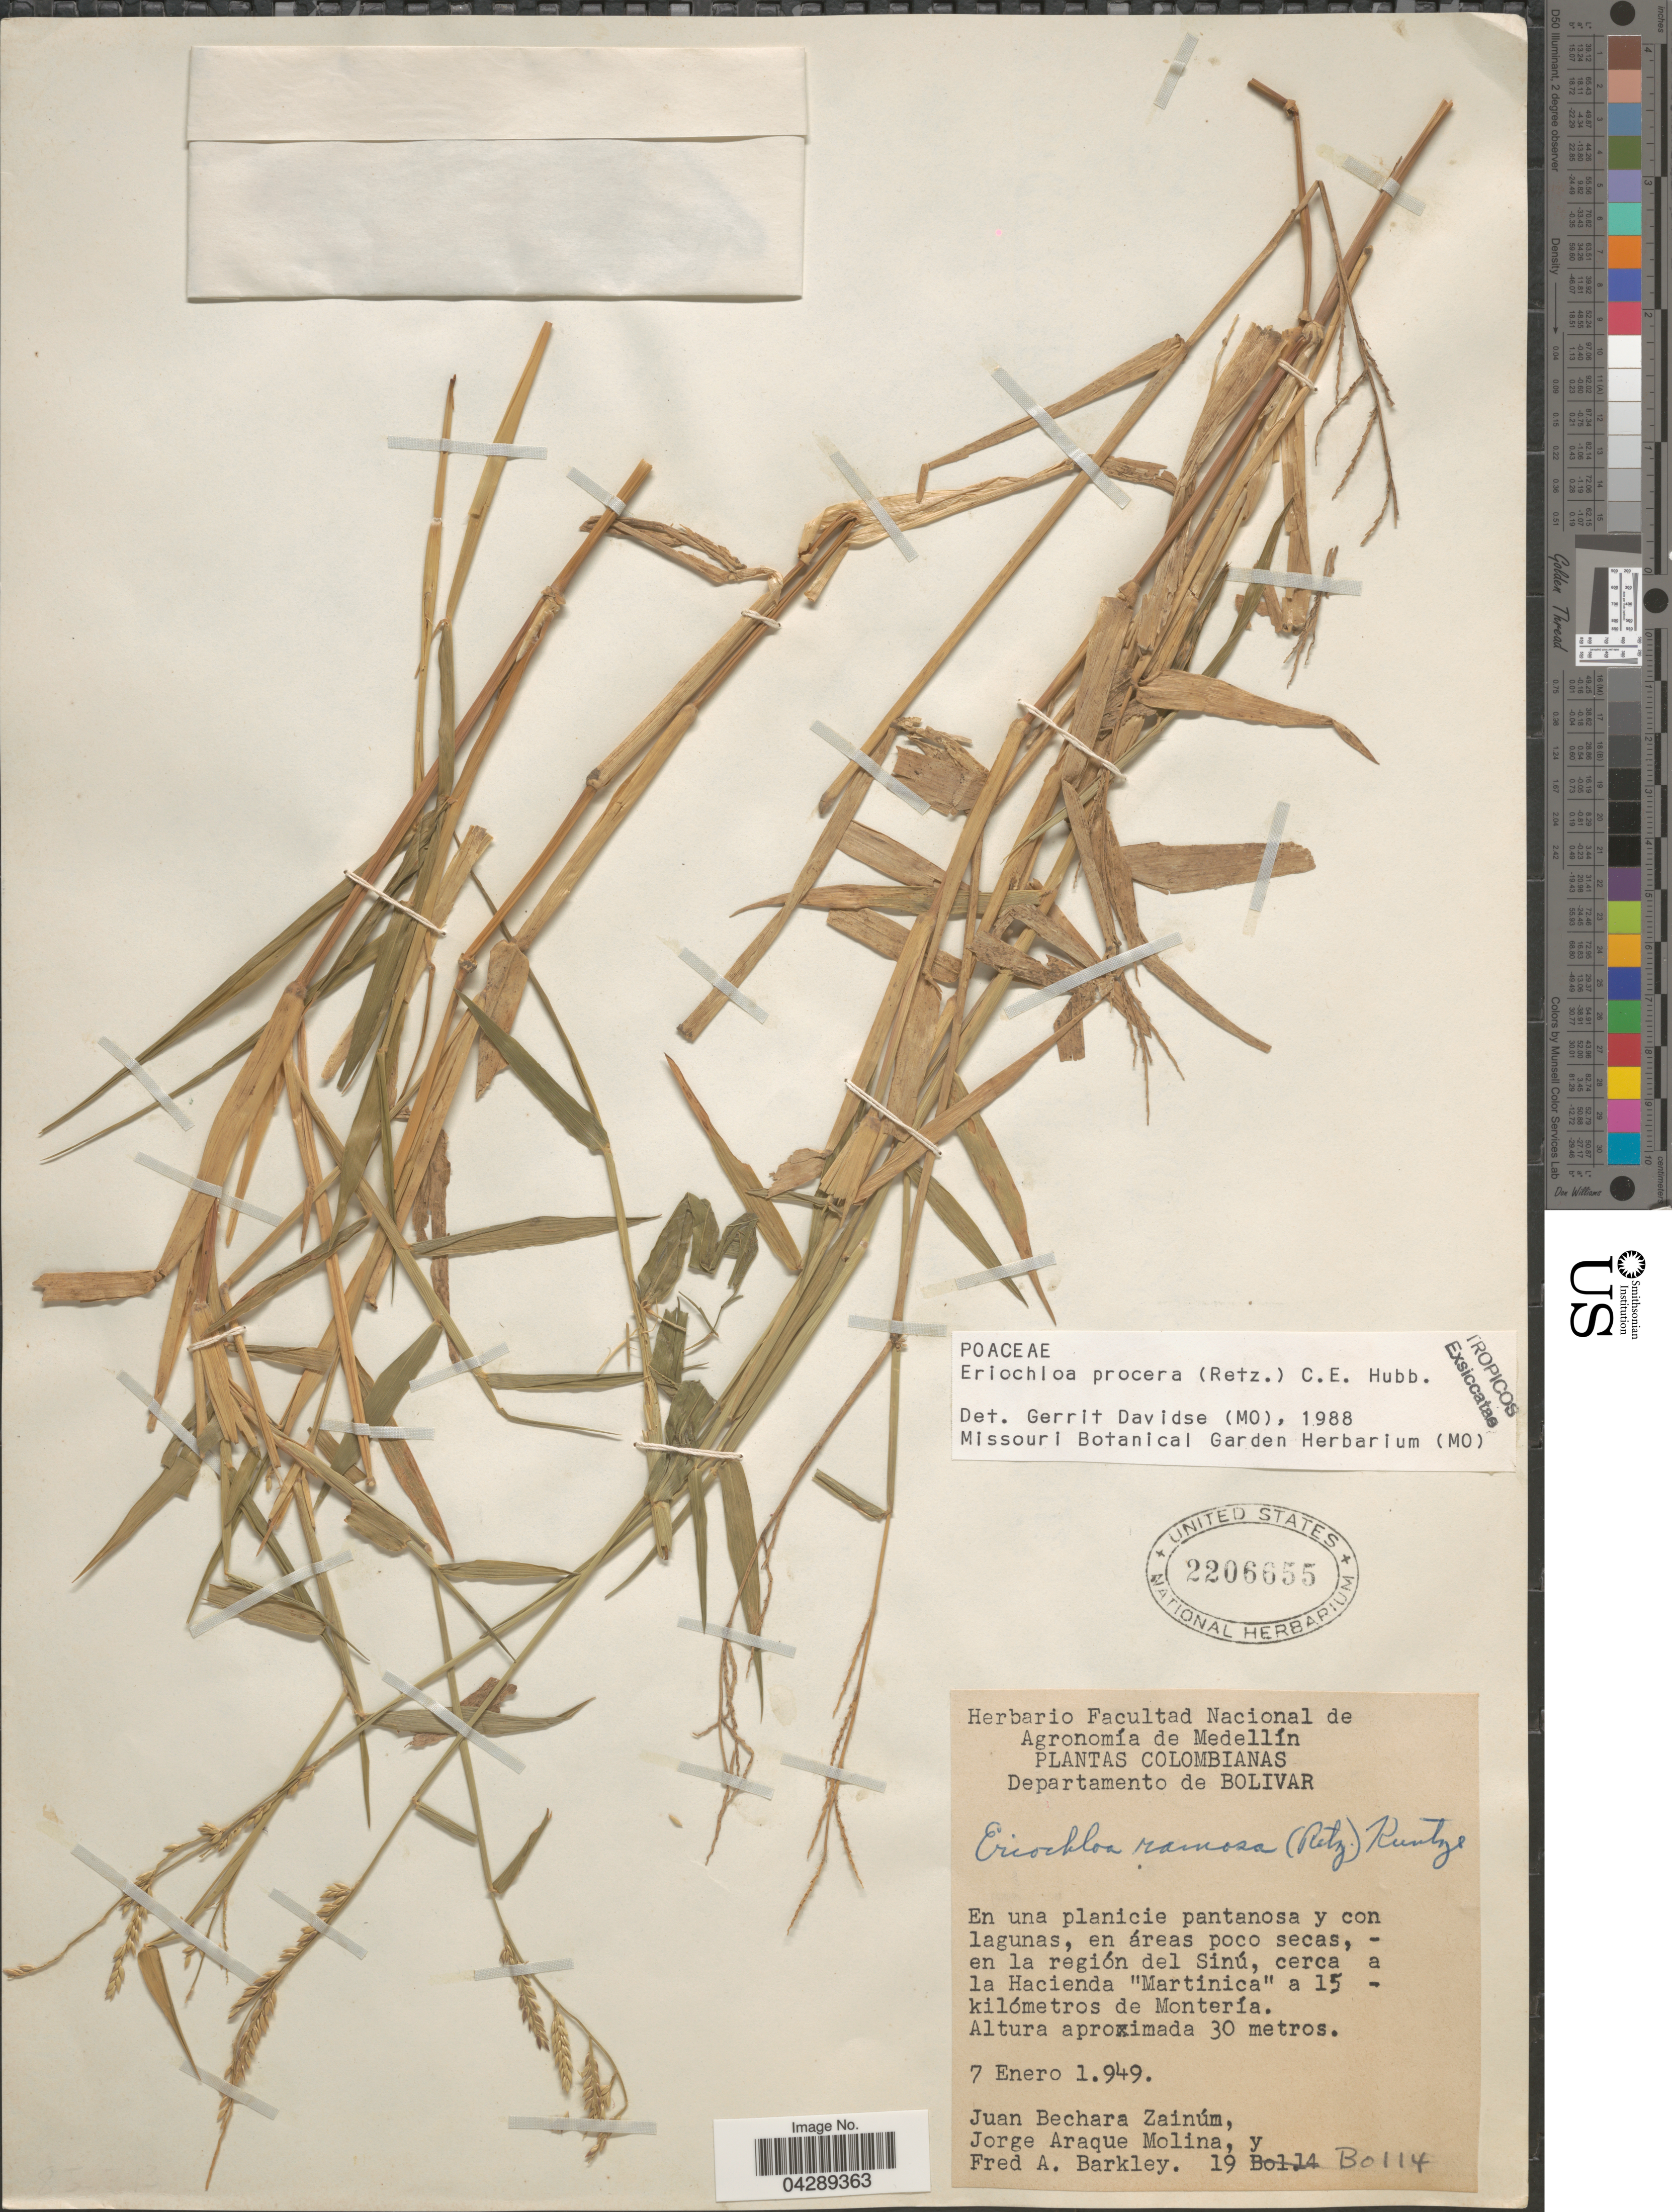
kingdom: Plantae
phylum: Tracheophyta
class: Liliopsida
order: Poales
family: Poaceae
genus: Eriochloa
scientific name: Eriochloa procera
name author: (Retz.) C.E. Hubb.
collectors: J. Zainúm, J. Araque Molina & F. A. Barkley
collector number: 19B0114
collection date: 1949-01-07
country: Colombia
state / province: Bolívar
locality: Departamento de Bolivar. En una planicie pantanosa y con lagunas, en áreas poco secas, en la región del Sinú, cerca a la Hacienda "Martinicia" a 15 kilómetros de Montería.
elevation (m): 30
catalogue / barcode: US 2206655